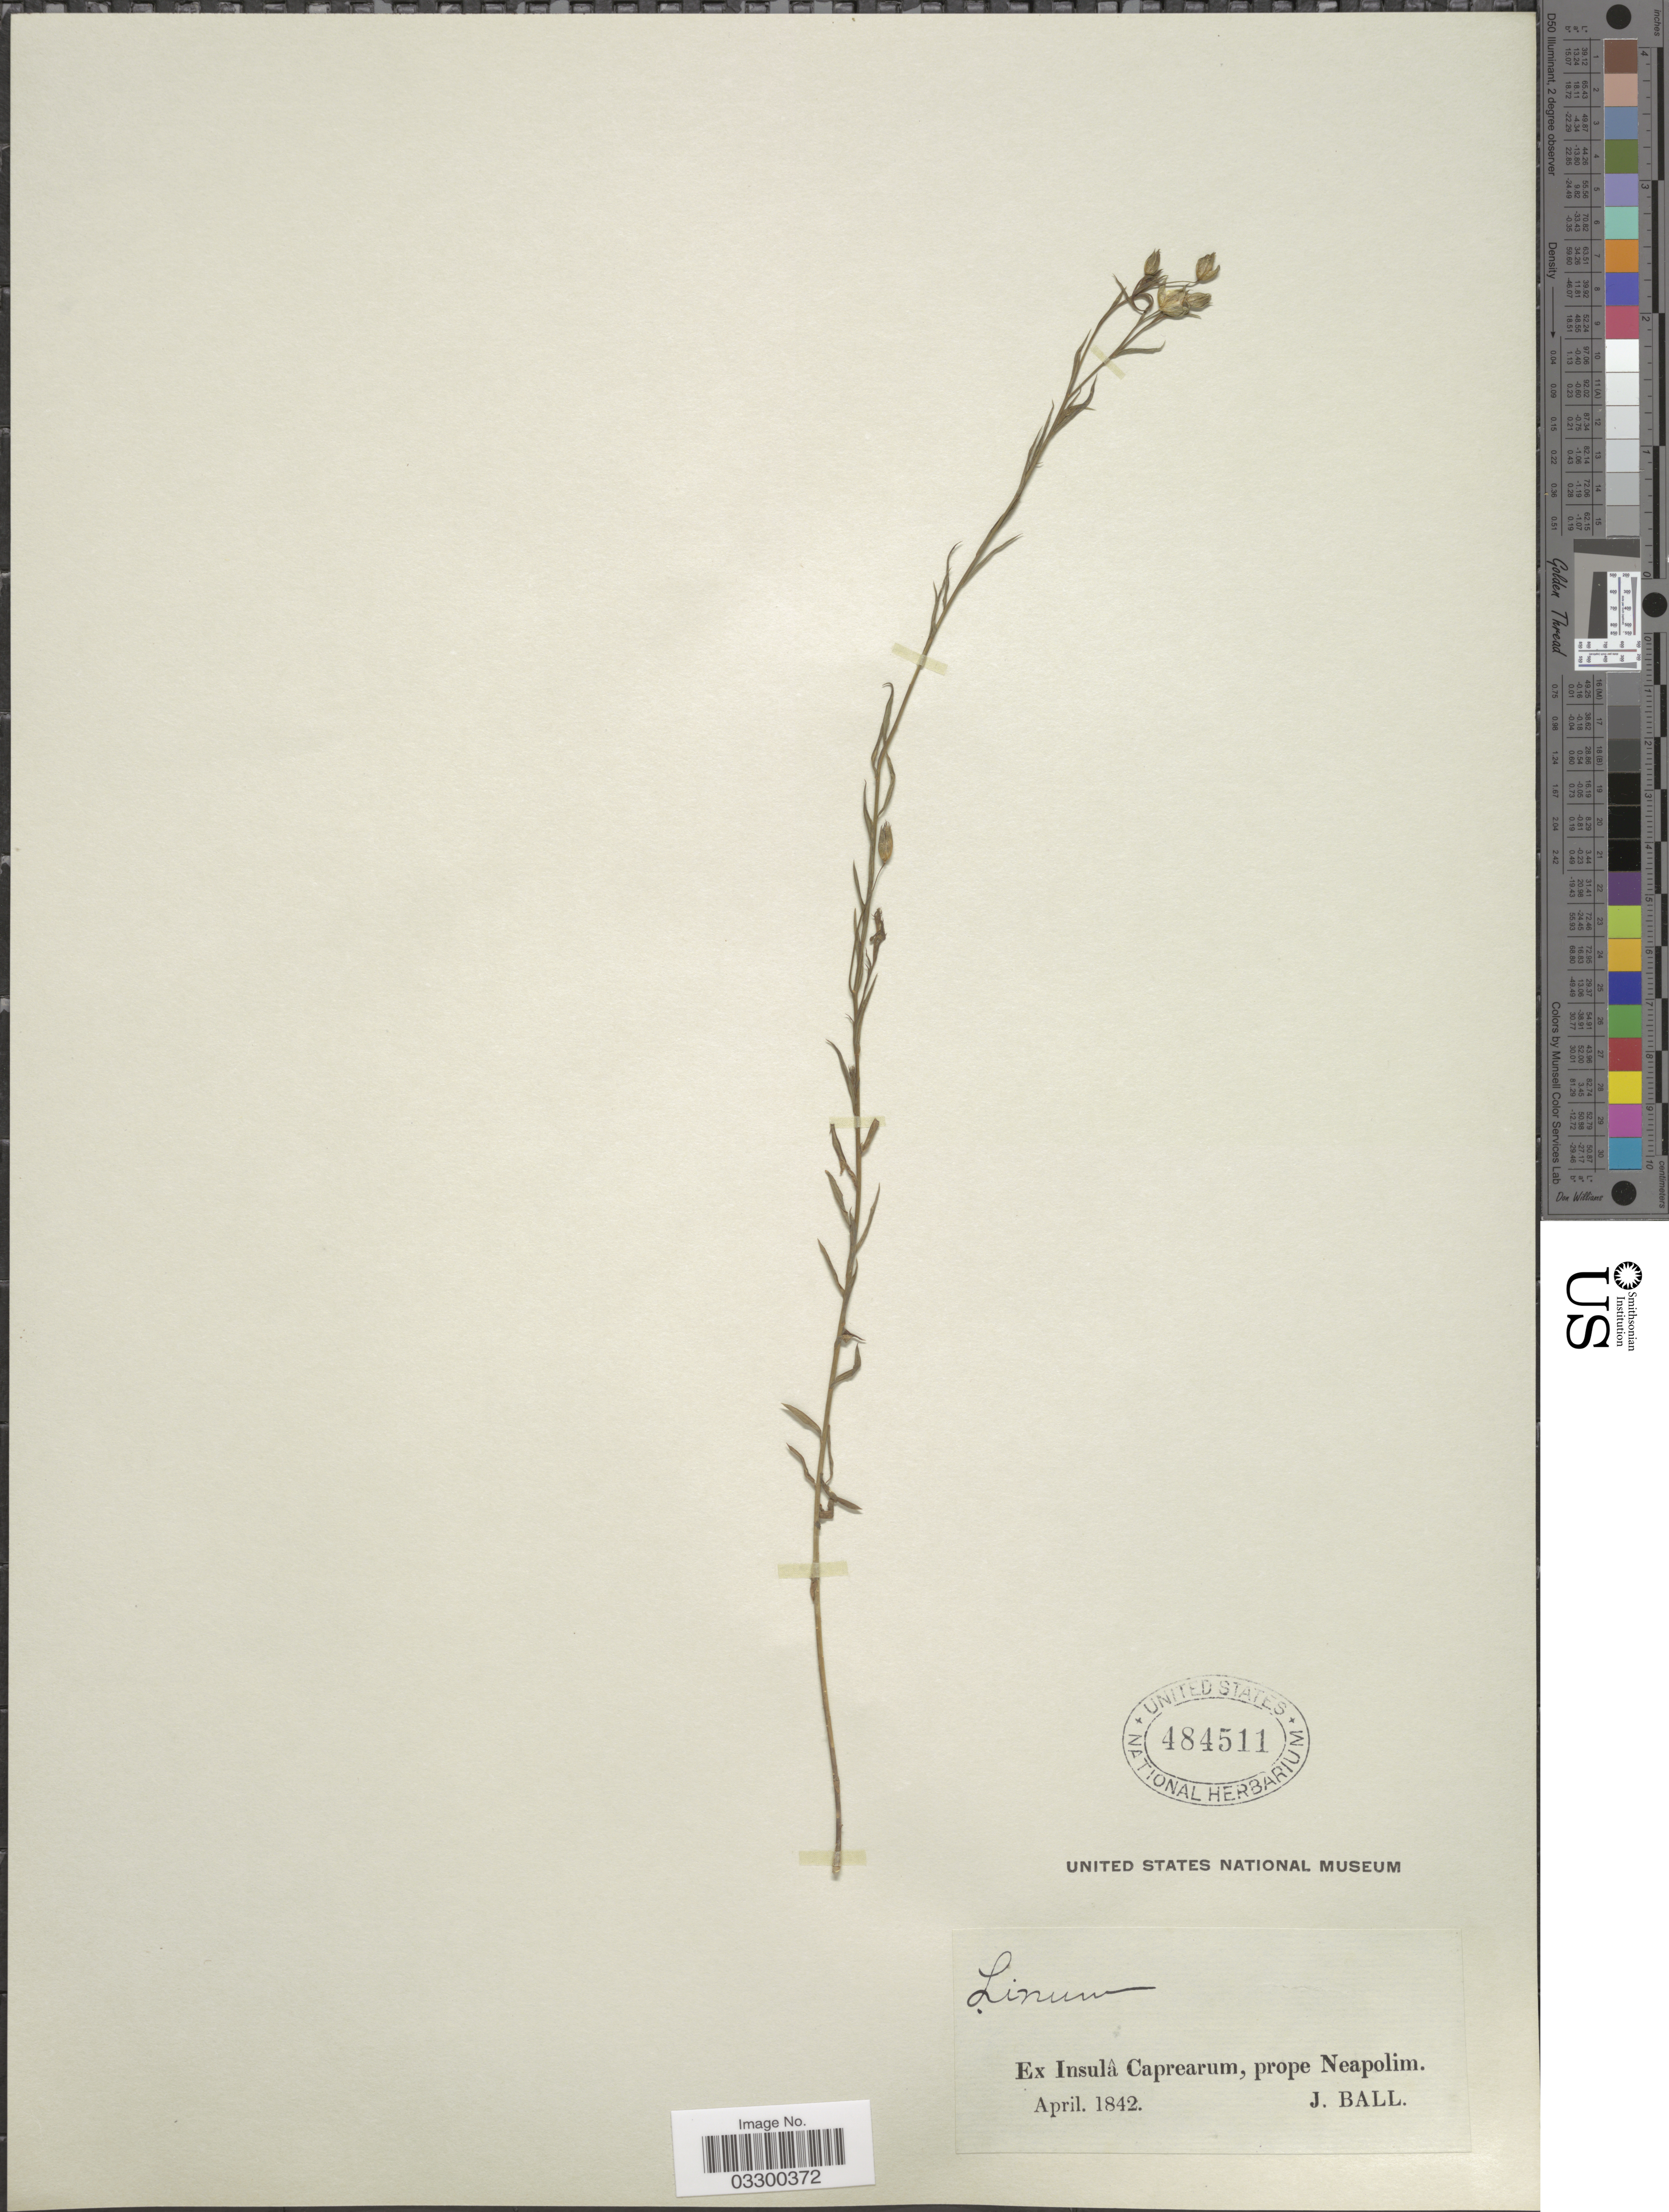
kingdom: Plantae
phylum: Tracheophyta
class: Magnoliopsida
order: Malpighiales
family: Linaceae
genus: Linum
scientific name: Linum sp.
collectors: J. Ball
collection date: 1842-04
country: Italy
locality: Ex Insulâ Caprearum, prope Neapolim.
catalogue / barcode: US 484511